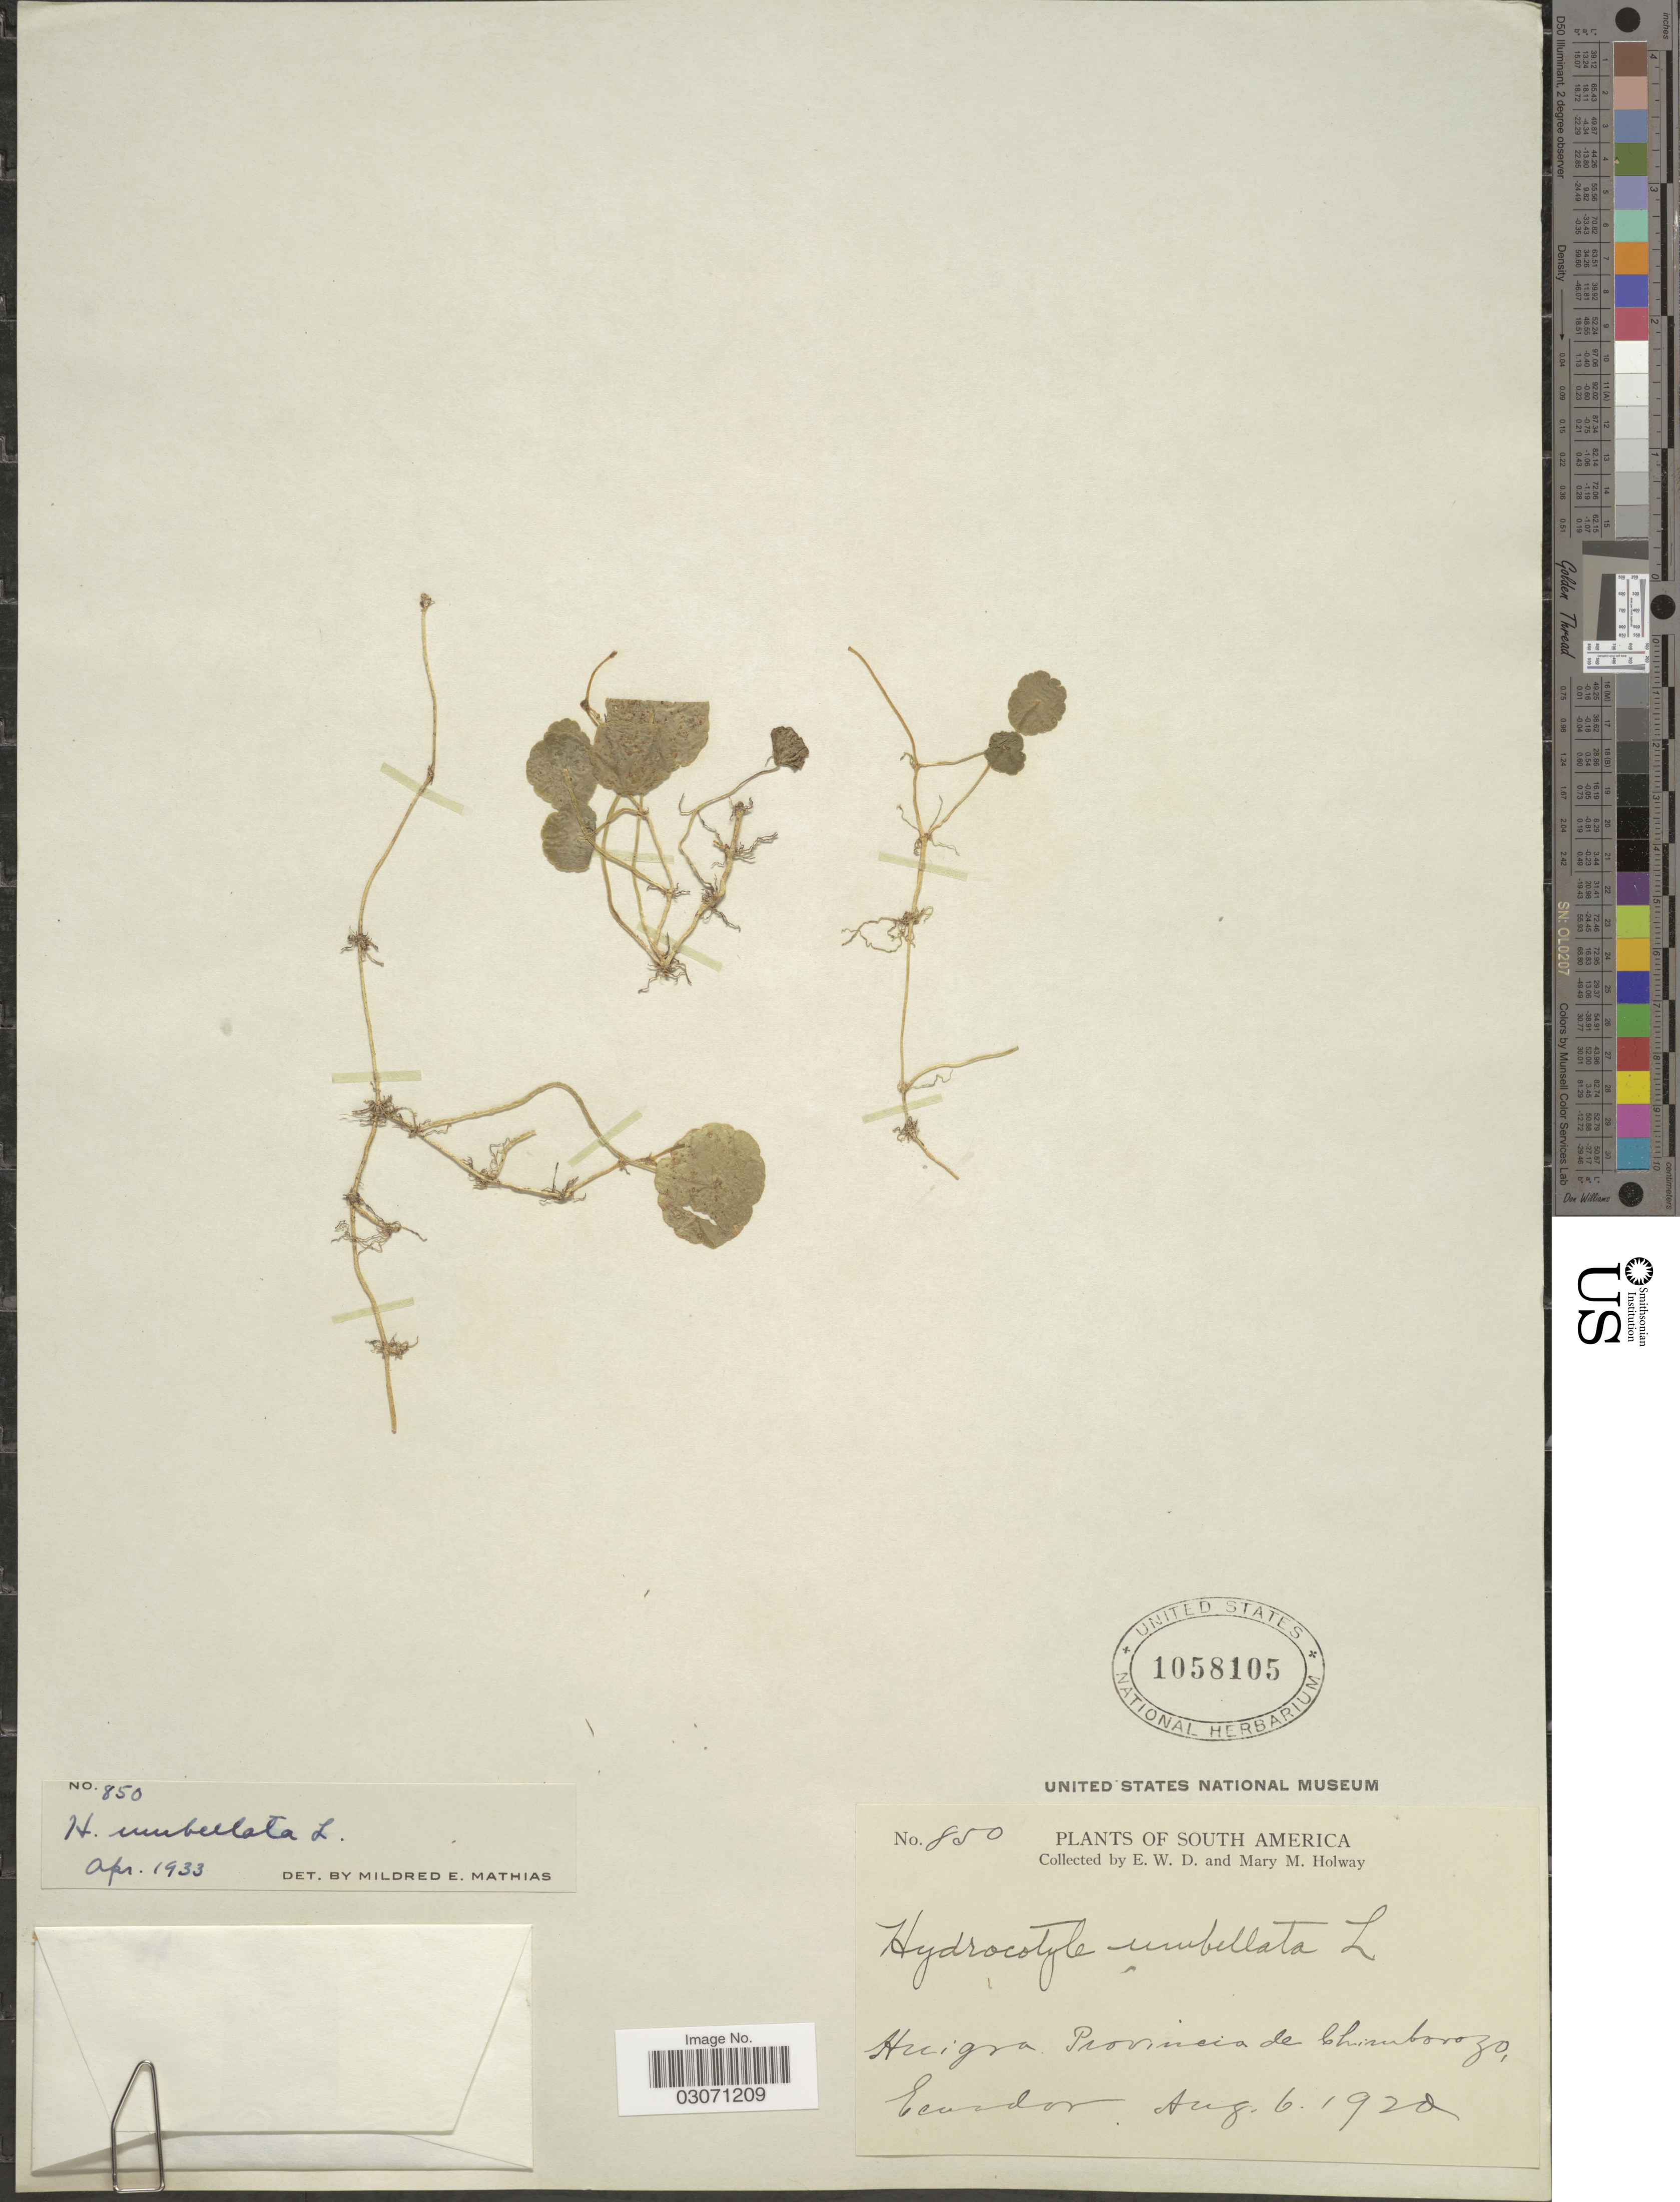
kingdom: Plantae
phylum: Tracheophyta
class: Magnoliopsida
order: Apiales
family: Araliaceae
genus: Hydrocotyle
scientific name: Hydrocotyle umbellata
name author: L.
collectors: E. W. D. Holway & M. M. Holway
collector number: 850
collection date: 1920-08-06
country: Ecuador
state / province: Chimborazo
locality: Huigra.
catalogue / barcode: US 1058105